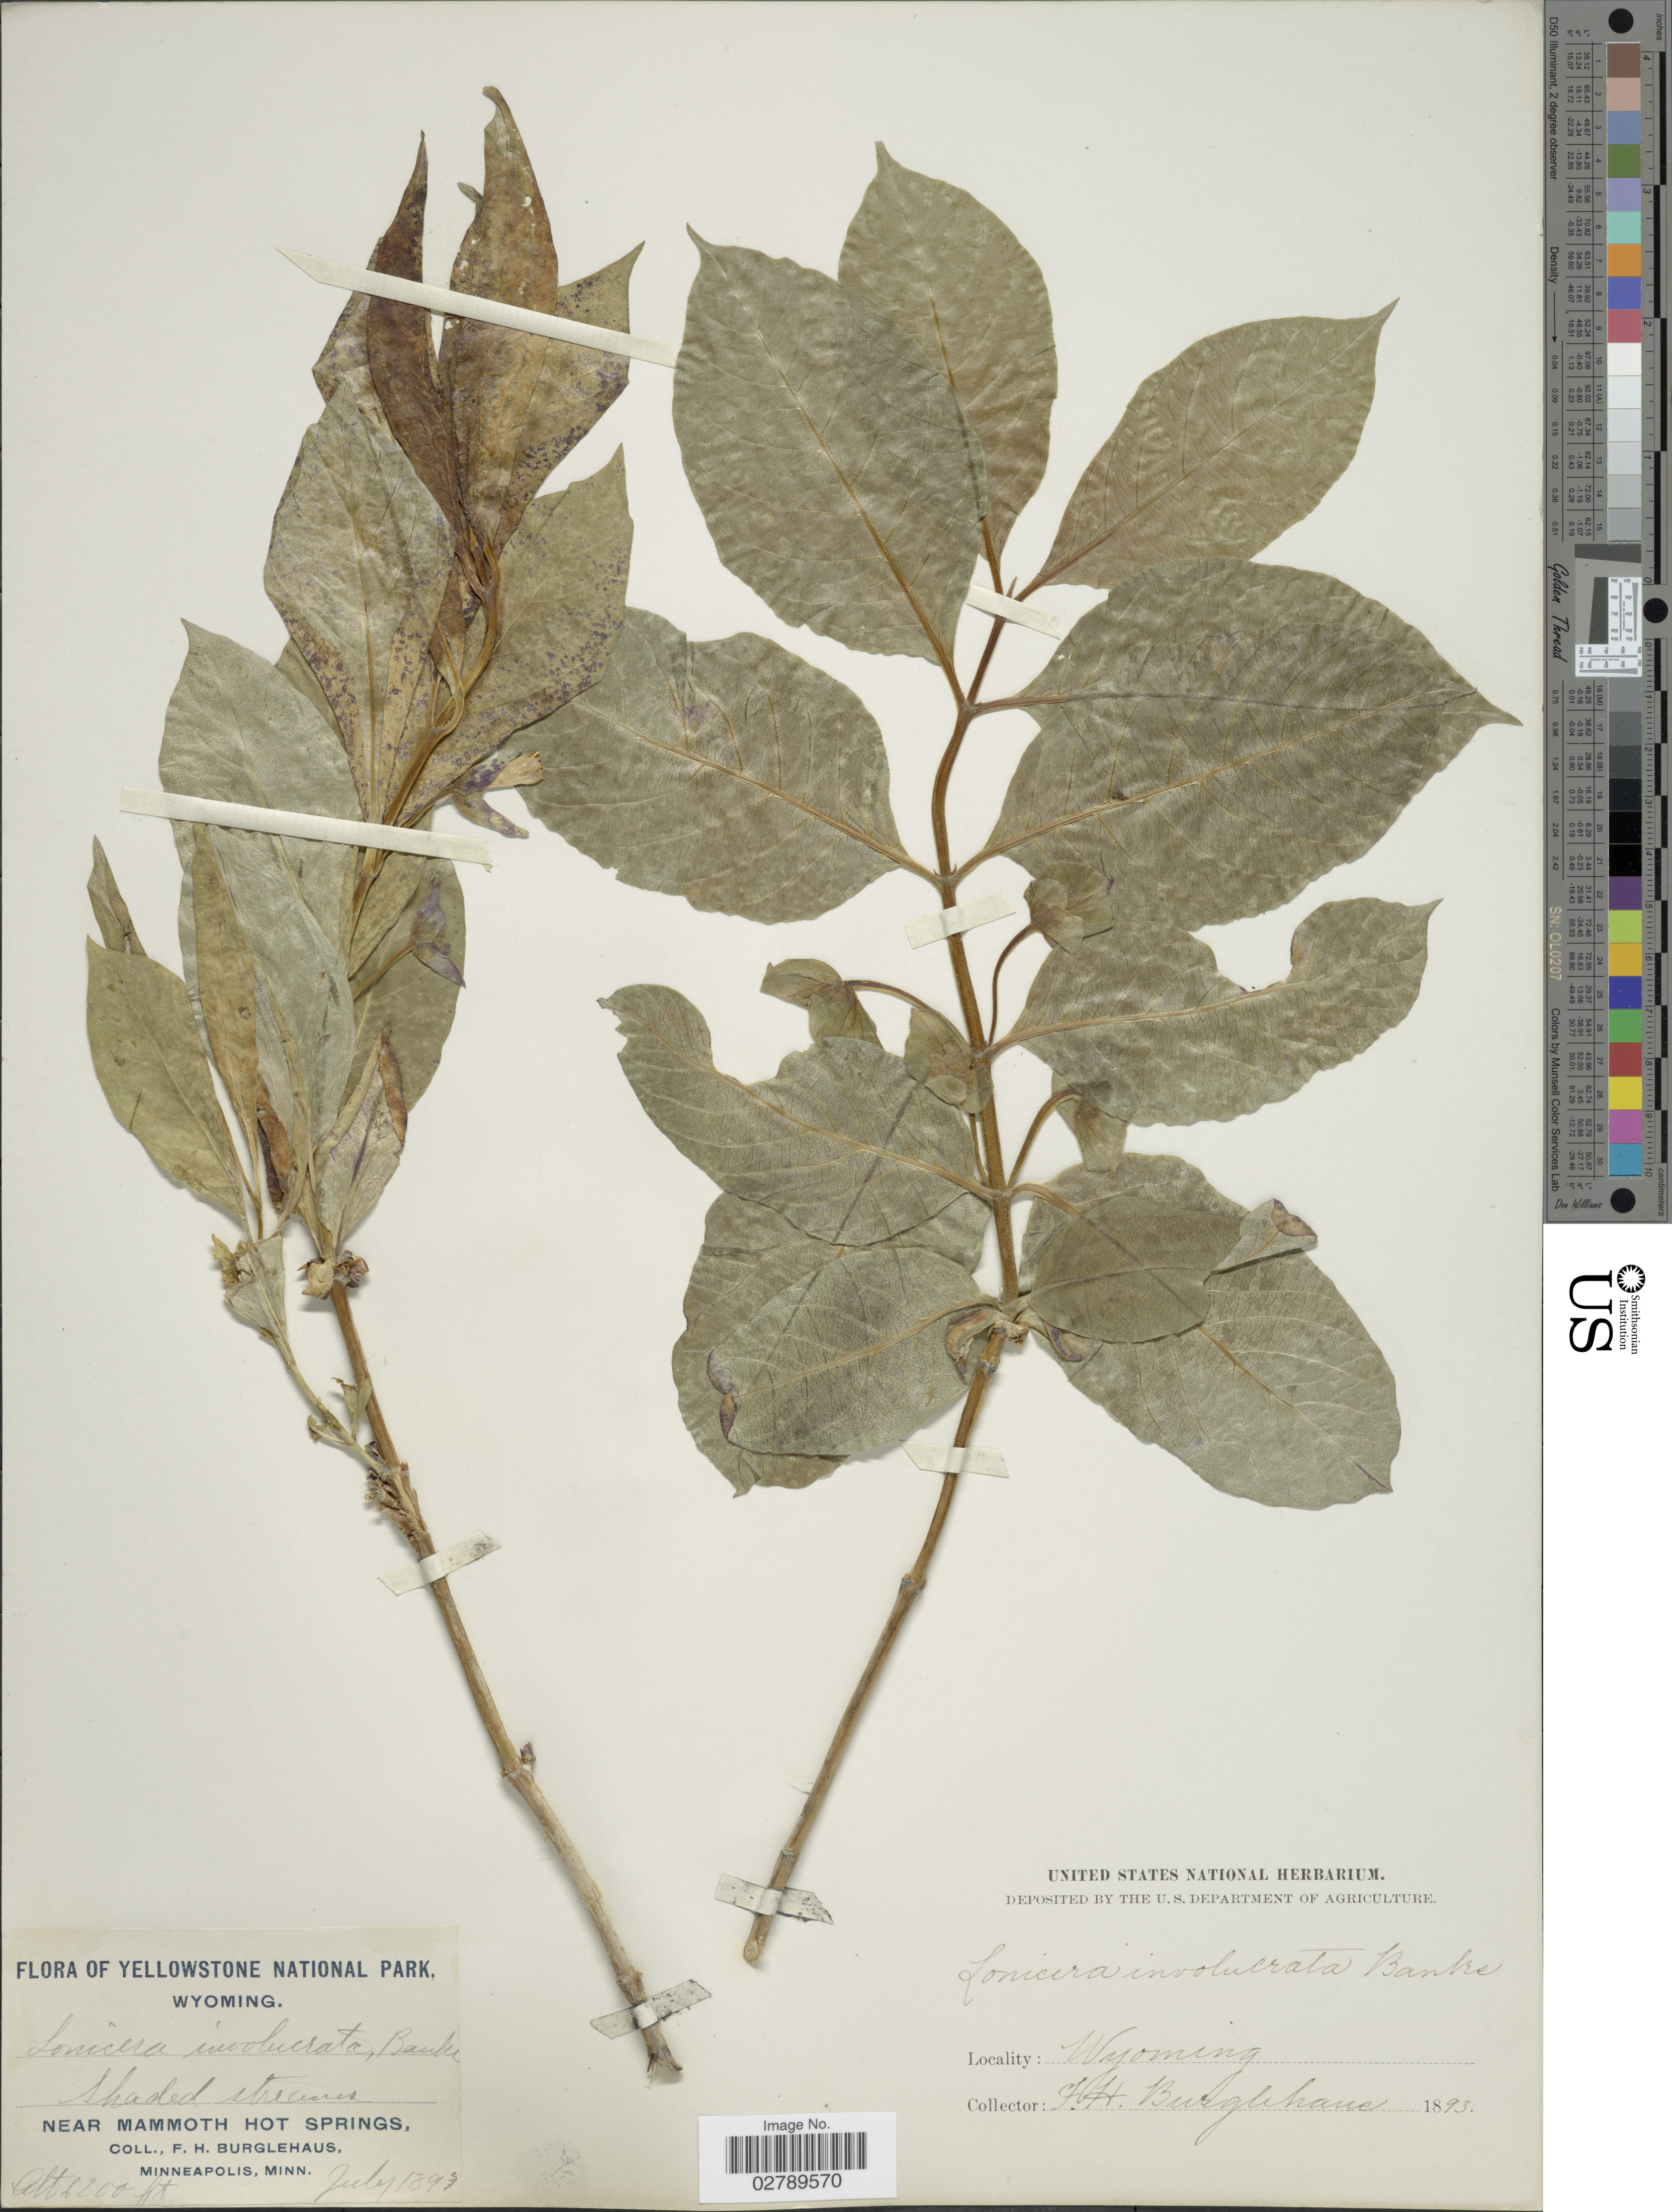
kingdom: Plantae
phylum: Tracheophyta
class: Magnoliopsida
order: Dipsacales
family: Caprifoliaceae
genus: Lonicera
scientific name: Lonicera involucrata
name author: (Richardson) Banks ex Spreng.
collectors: F. Burglehaus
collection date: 1893-07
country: United States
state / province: Wyoming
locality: Yellowstone National Park. Near Mammoth Hot Springs.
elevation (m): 1890